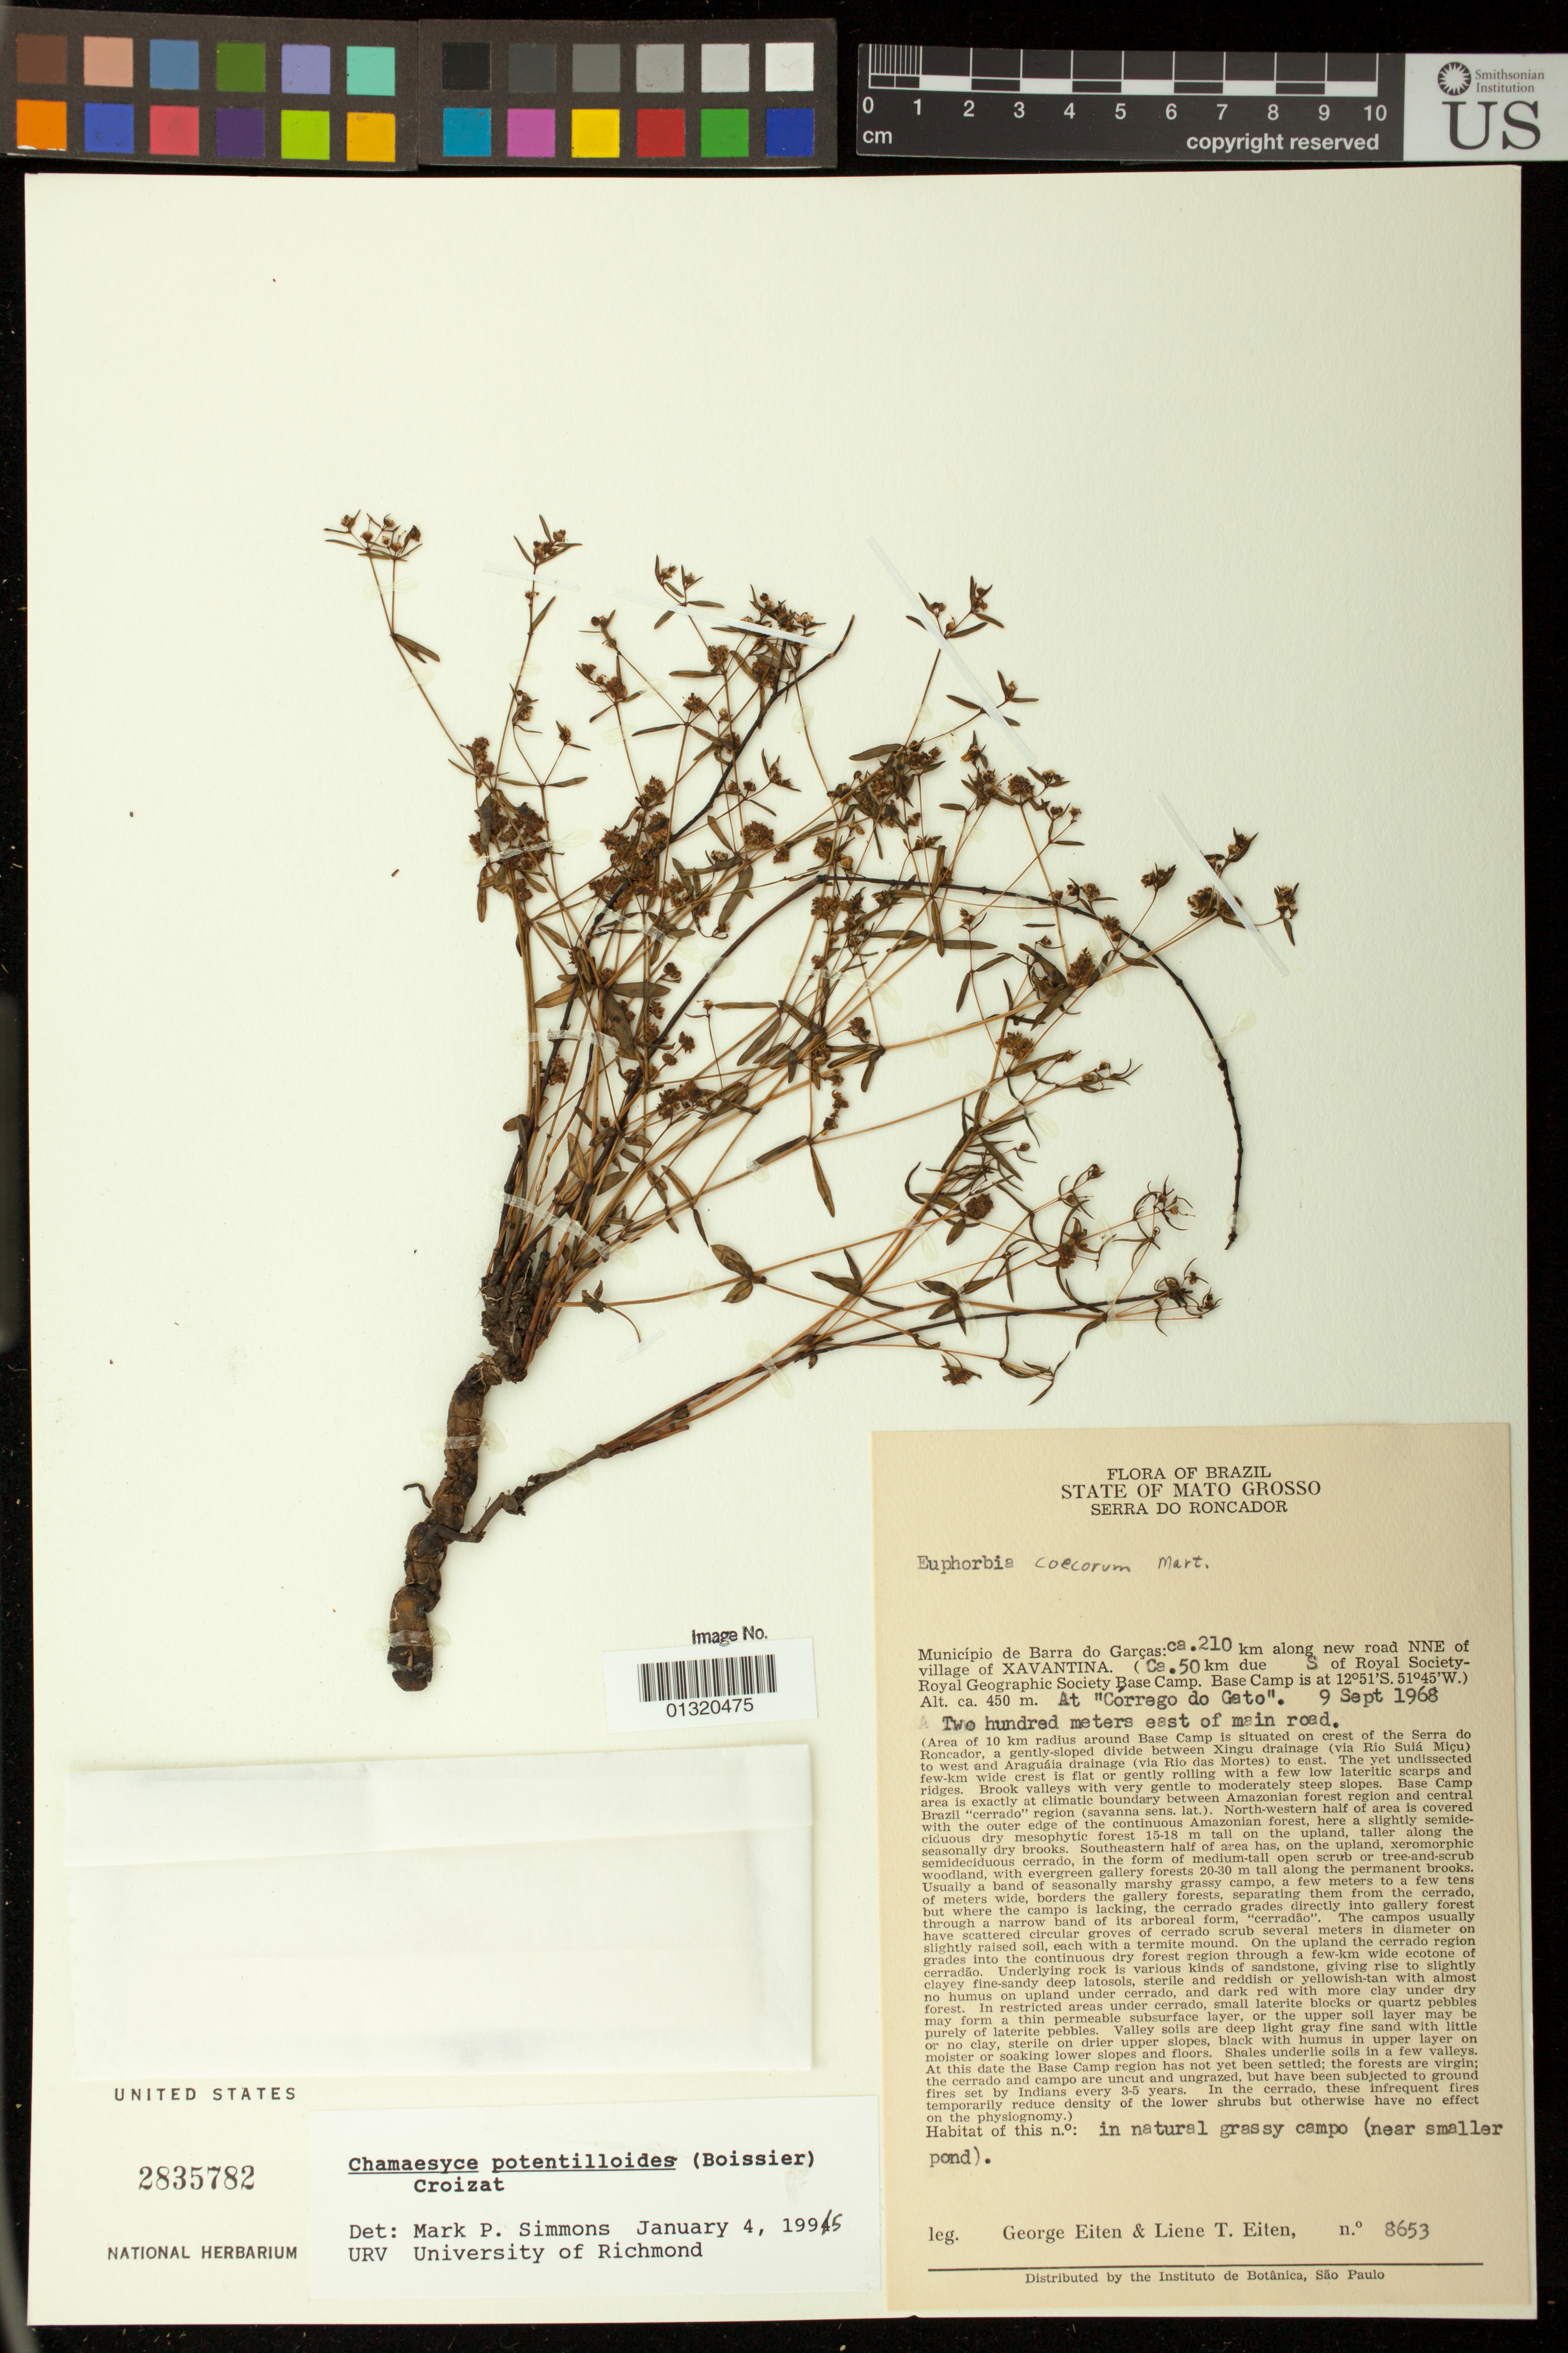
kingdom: Plantae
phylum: Tracheophyta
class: Magnoliopsida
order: Malpighiales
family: Euphorbiaceae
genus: Euphorbia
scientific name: Euphorbia potentilloides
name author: Boiss.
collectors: G. Eiten & L. T. Eiten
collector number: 8653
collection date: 1968-09-09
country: Brazil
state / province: Mato Grosso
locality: Municipio de Barra do Garcas: ca. 210 km along new road NNE of village Xavantina. (Ca. 50 km due S of Royal Society- Royal Geographic Society Base Camp.); At "Corrago do Gato".; Two hundred meters east of main road.; (near smaller pond)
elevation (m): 450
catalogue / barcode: US 2835782